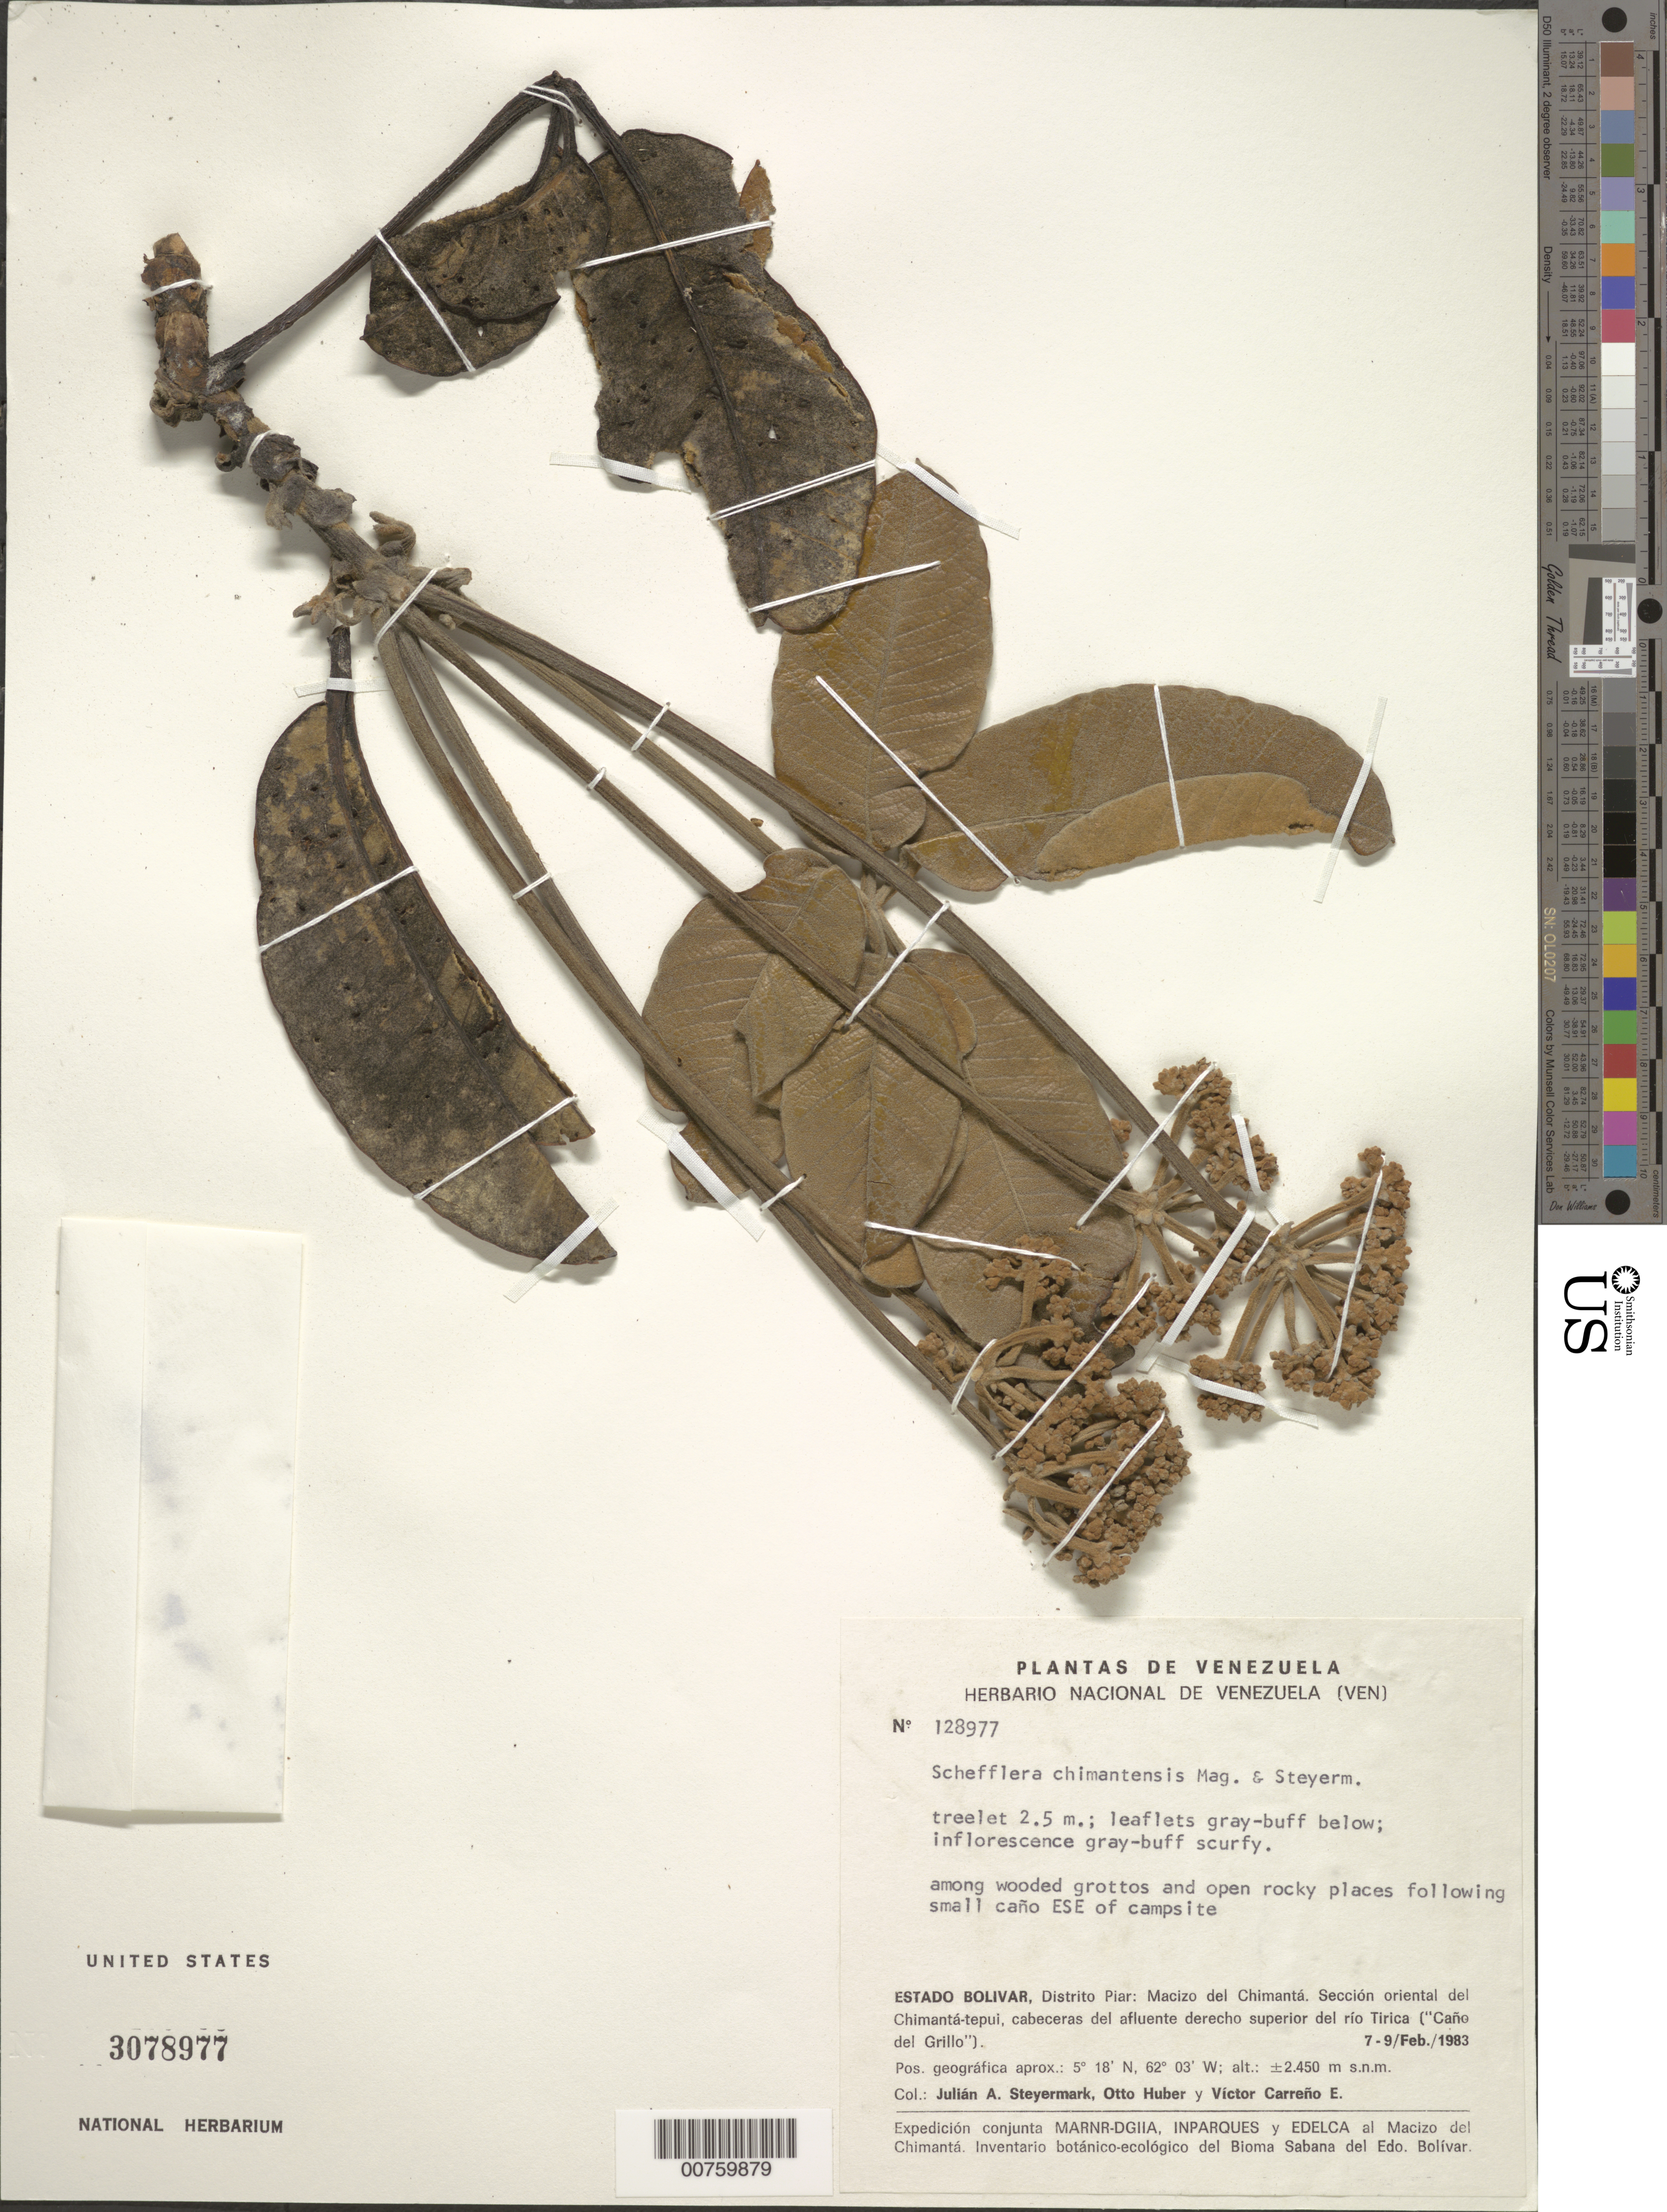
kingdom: Plantae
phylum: Tracheophyta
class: Magnoliopsida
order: Apiales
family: Araliaceae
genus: Schefflera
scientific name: Schefflera chimantensis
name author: (Steyerm. & Maguire) Maguire et al.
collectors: J. Steyermark, O. Huber & V. Carreño E.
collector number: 128977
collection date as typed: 7-Feb-83 to 9-Feb-83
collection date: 1983-02-07/1983-02-09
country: Venezuela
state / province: Bolívar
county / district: Piar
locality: Macizo del Chimantá, sect. oriental del Chimantá-tepuí, cabeceras del afluente derecho superíor del Río Tirica (Caño del Grillo)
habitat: Wooded grottos and open rocky places bordering small caño ESE of campsite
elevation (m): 2450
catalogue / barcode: US 3078977